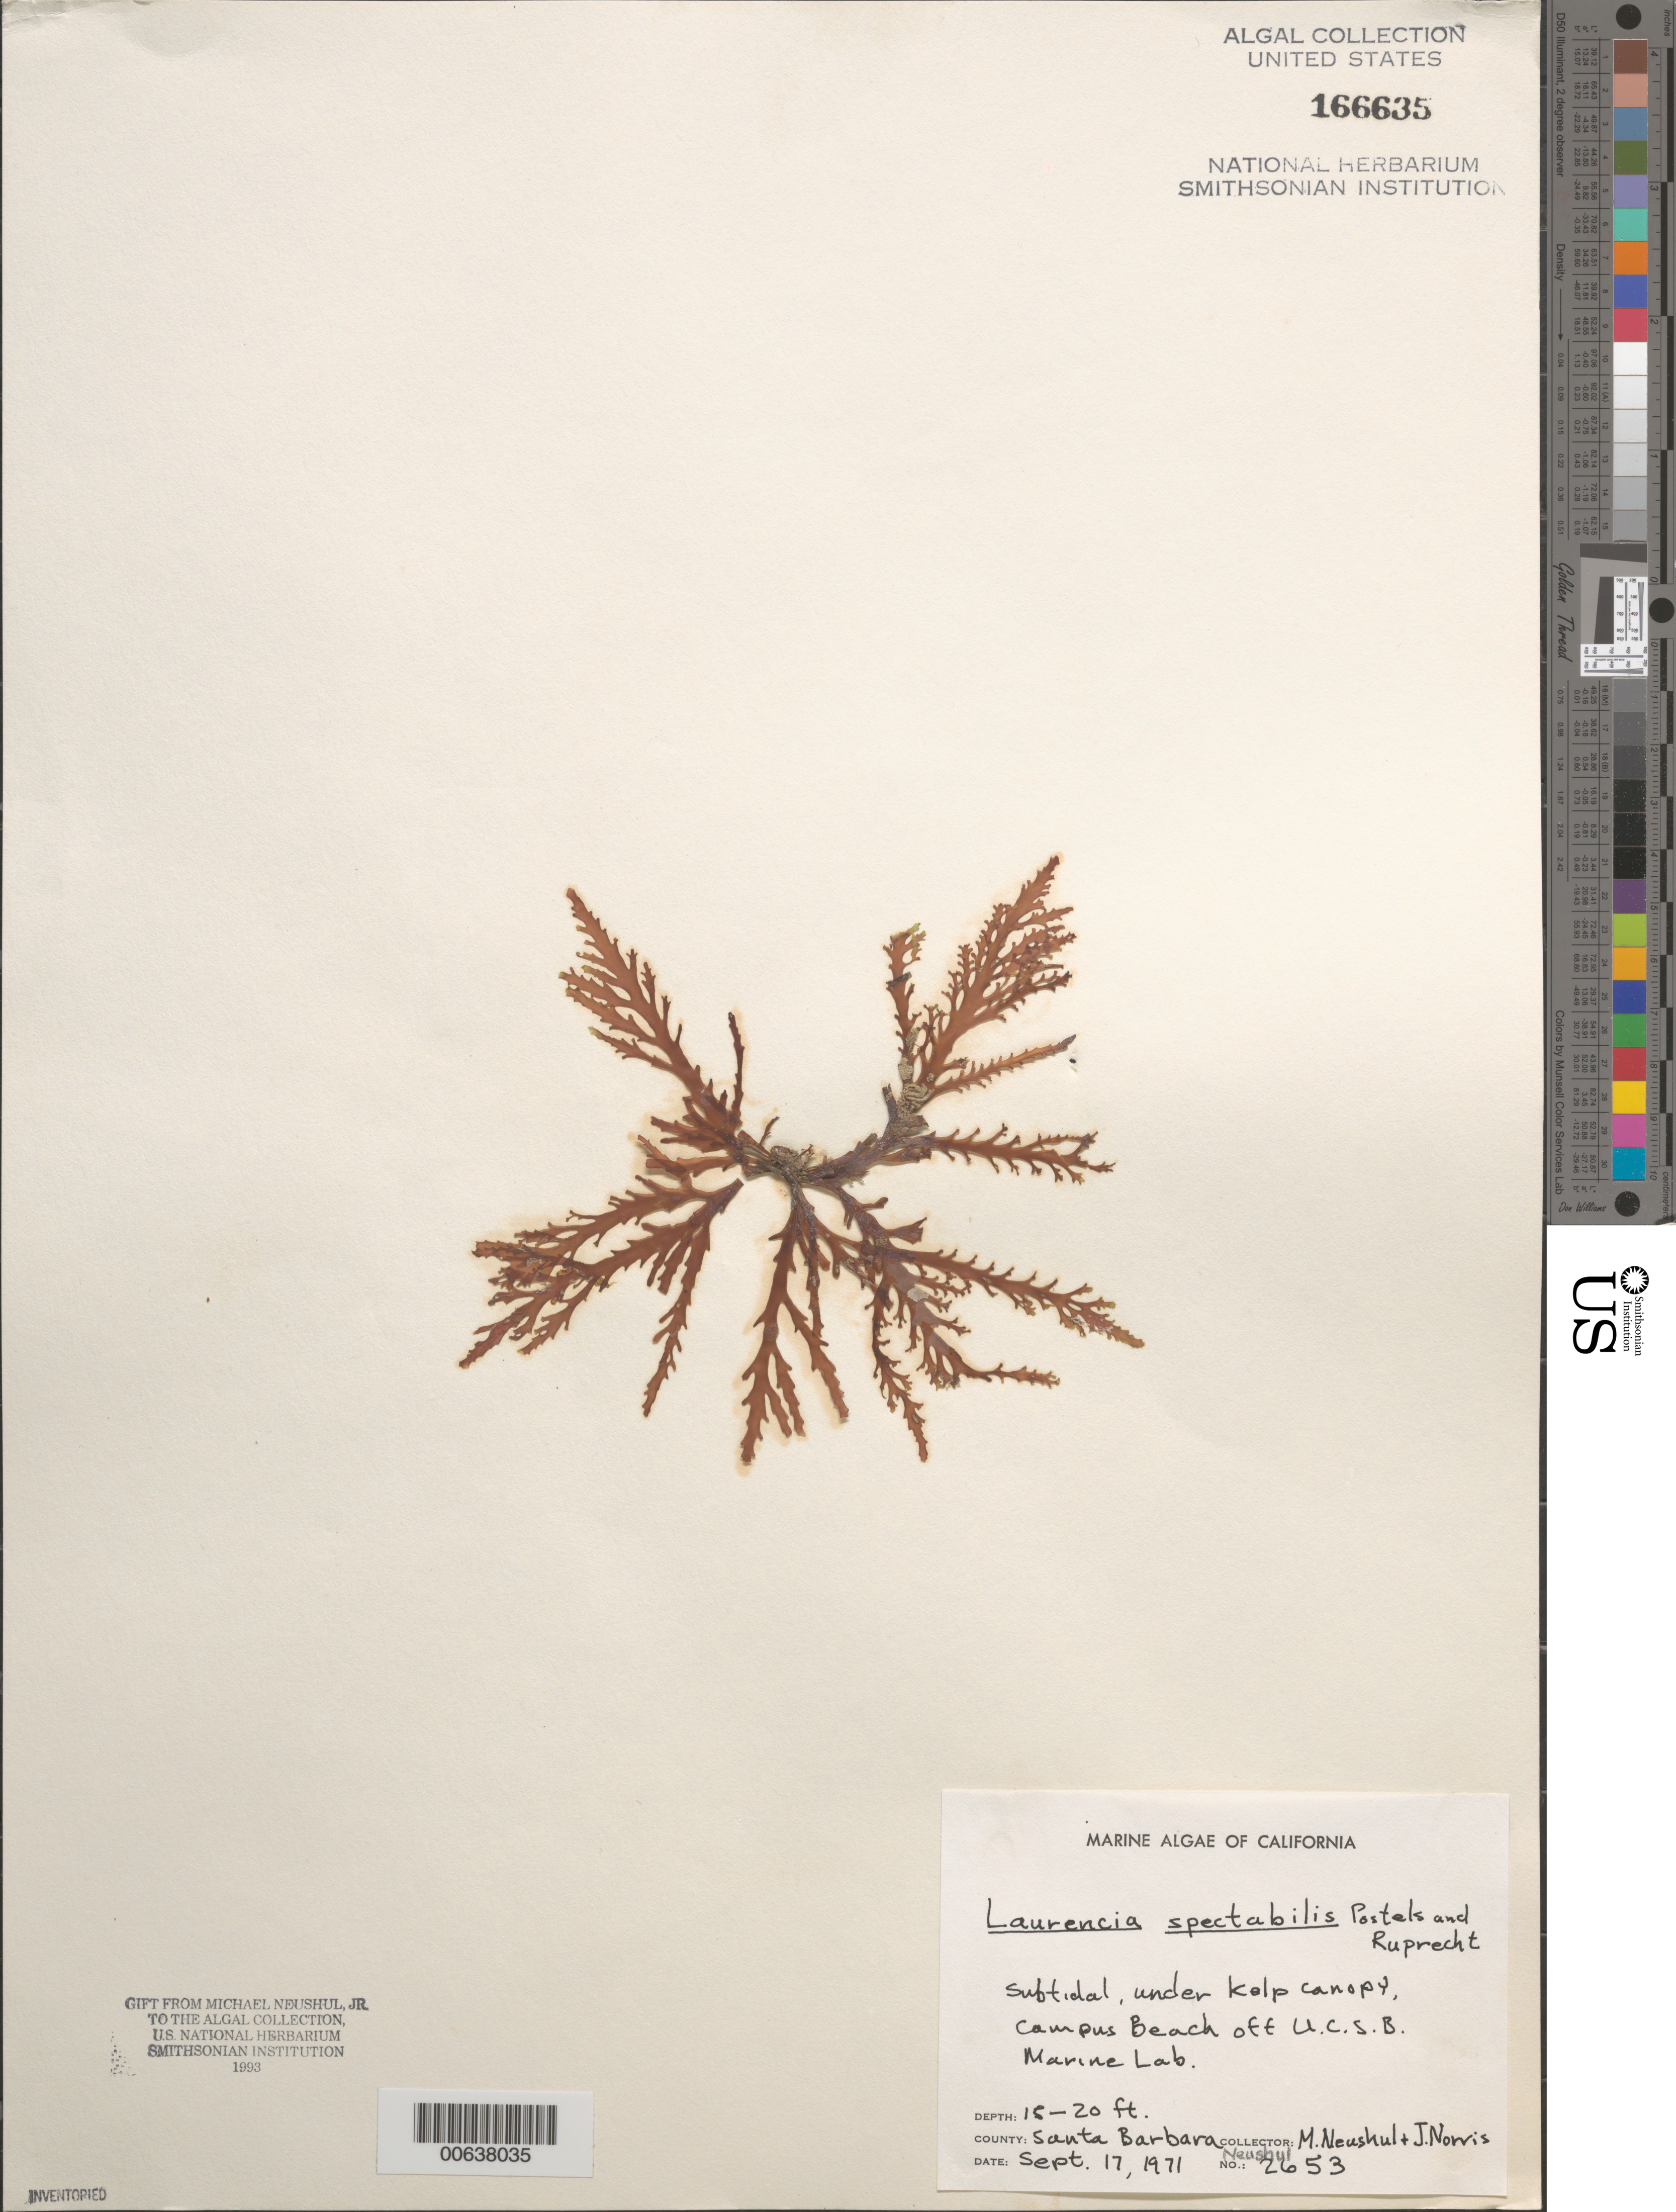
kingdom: Plantae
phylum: Rhodophyta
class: Florideophyceae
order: Ceramiales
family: Rhodomelaceae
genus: Osmundea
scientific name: Osmundea spectabilis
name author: (Postels & Rupr.) K.W. Nam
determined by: Algae name updating Project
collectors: M. Neushul & J. N. Norris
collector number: Neushul 2653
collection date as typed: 17 Sep 1971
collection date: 1971-09-17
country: United States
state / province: California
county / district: Santa Barbara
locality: Campus Beach, off University of California Santa Barbara Marine Laboratory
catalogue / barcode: US 166635